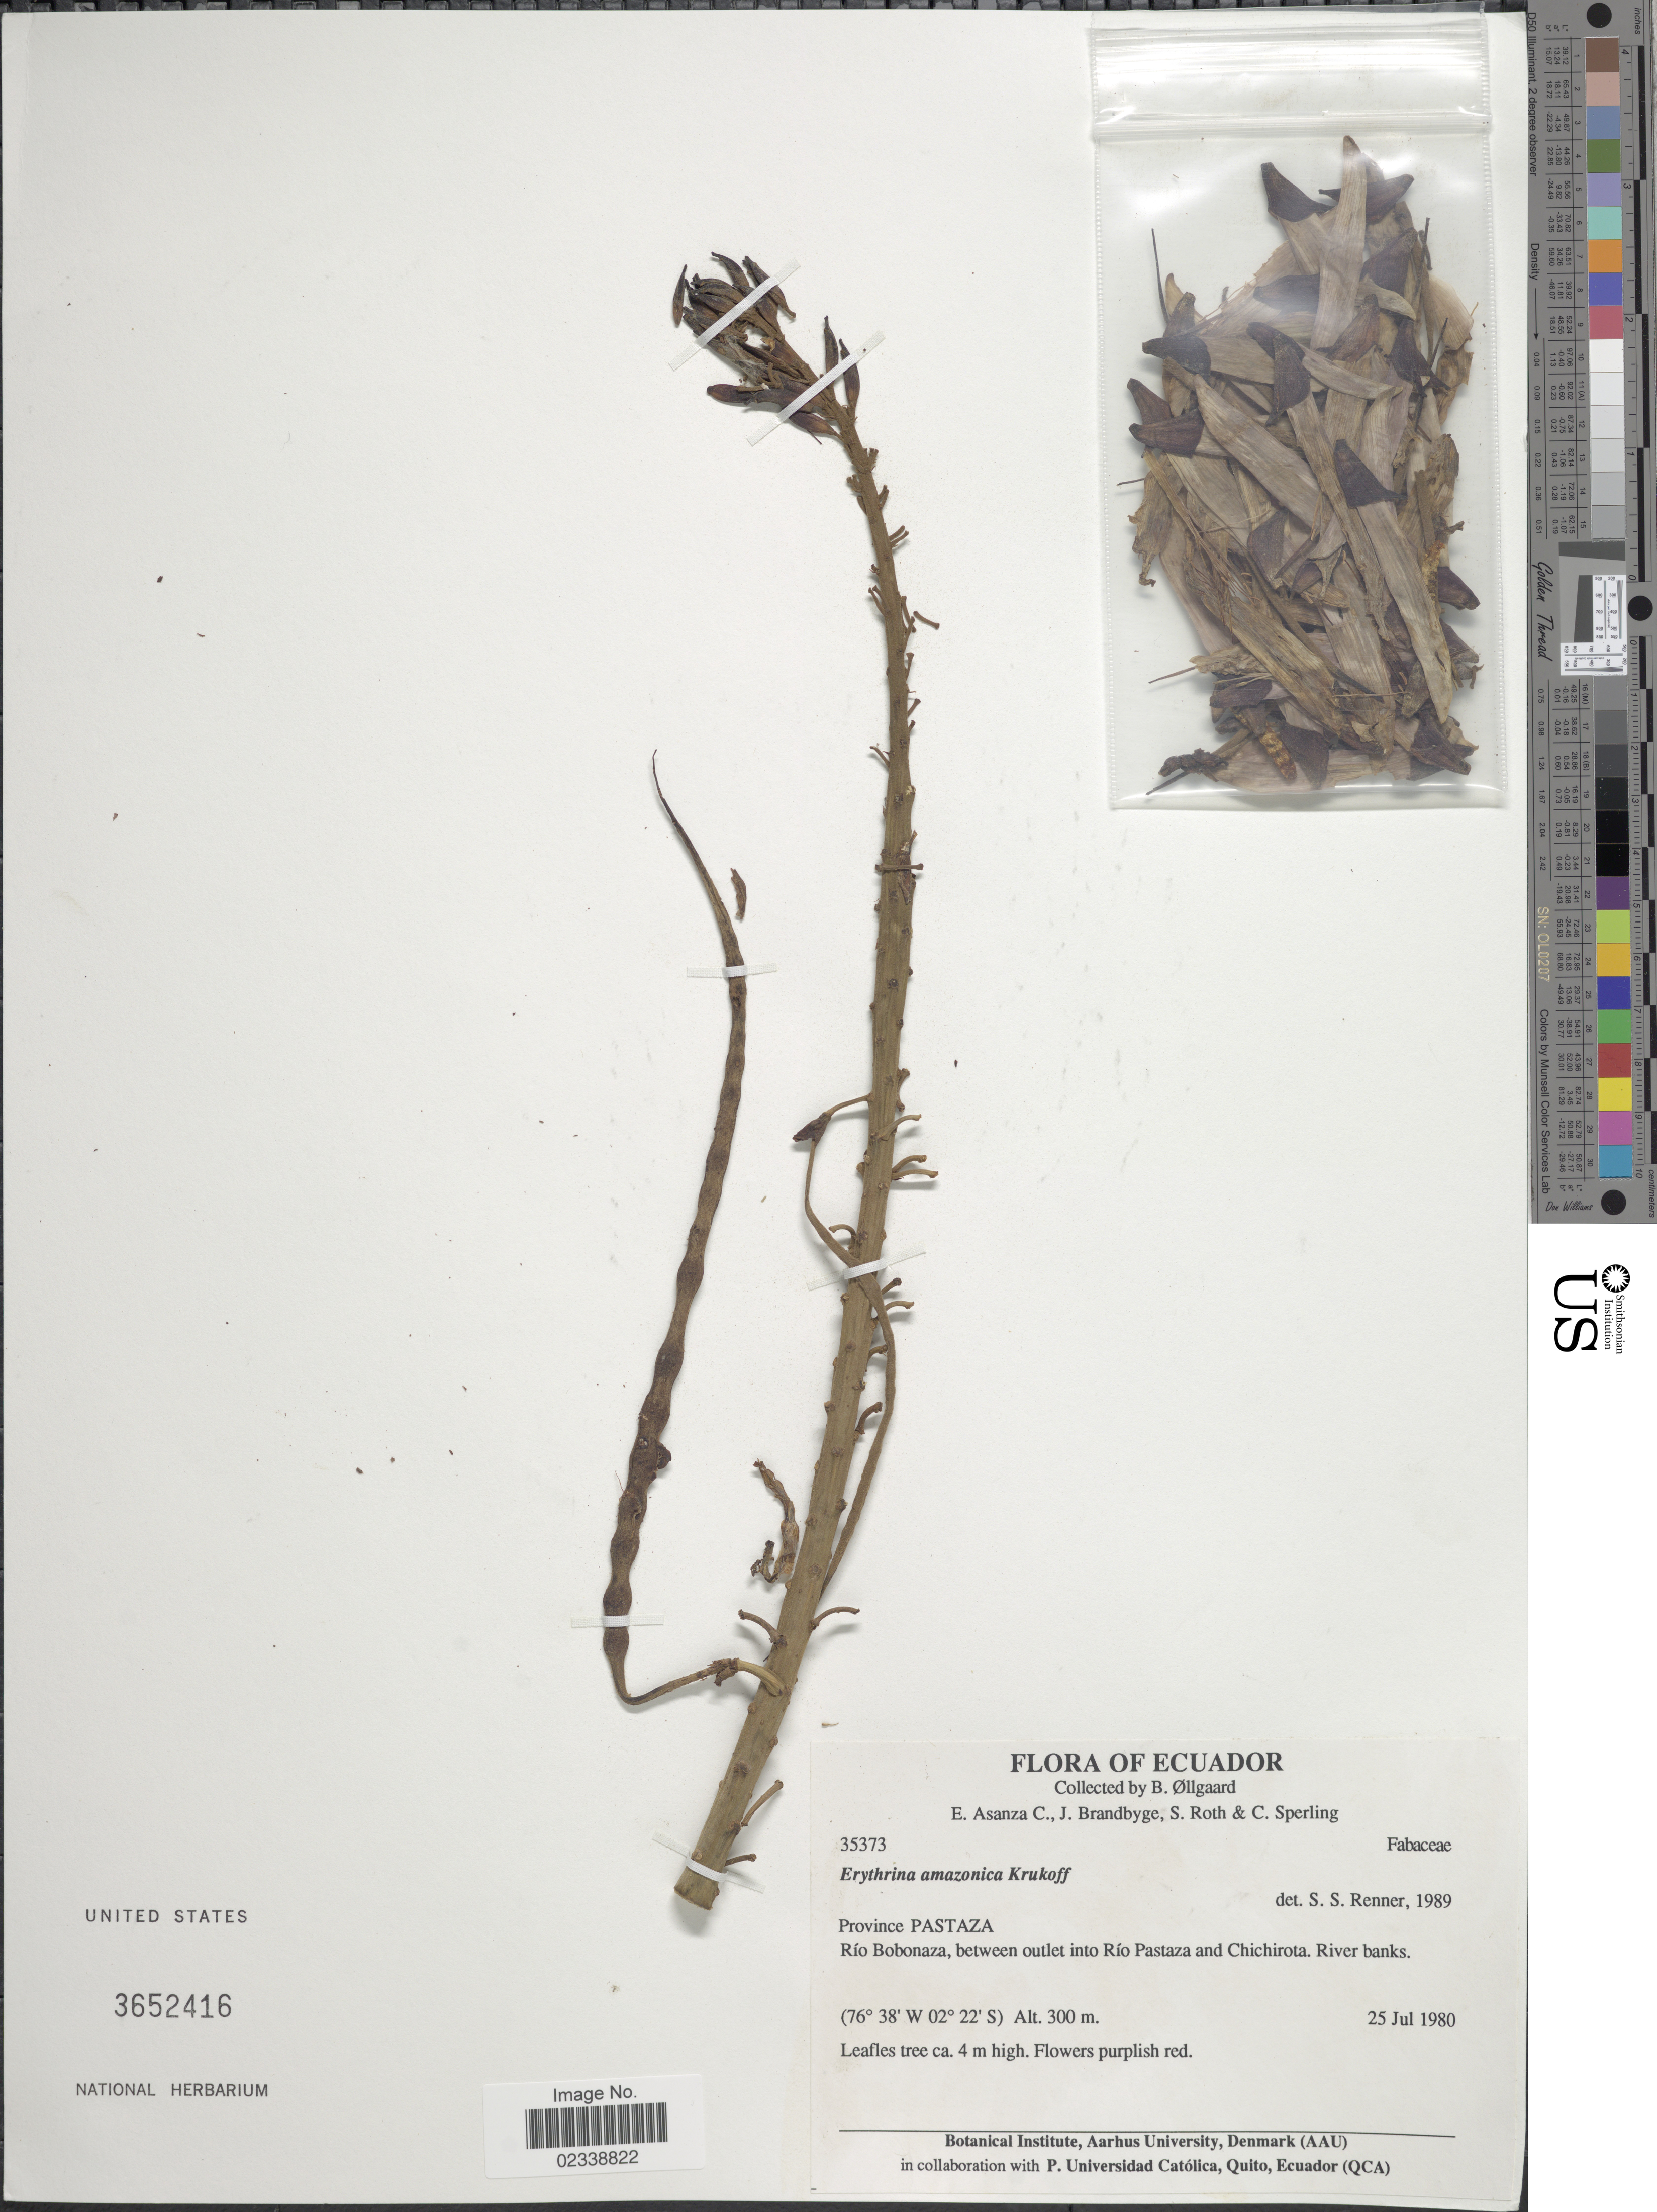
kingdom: Plantae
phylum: Tracheophyta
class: Magnoliopsida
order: Fabales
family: Fabaceae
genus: Erythrina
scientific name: Erythrina amazonica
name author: Kruk.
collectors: B. Øllgaard, E. Asanza C., J. Brandbyge, S. Roth & C. Sperling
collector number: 35373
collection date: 1980-07-25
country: Ecuador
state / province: Pastaza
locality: Rio Bobonaza, between outlet into Rio Pastaza and Chichirota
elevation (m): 300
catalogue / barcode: US 3652416